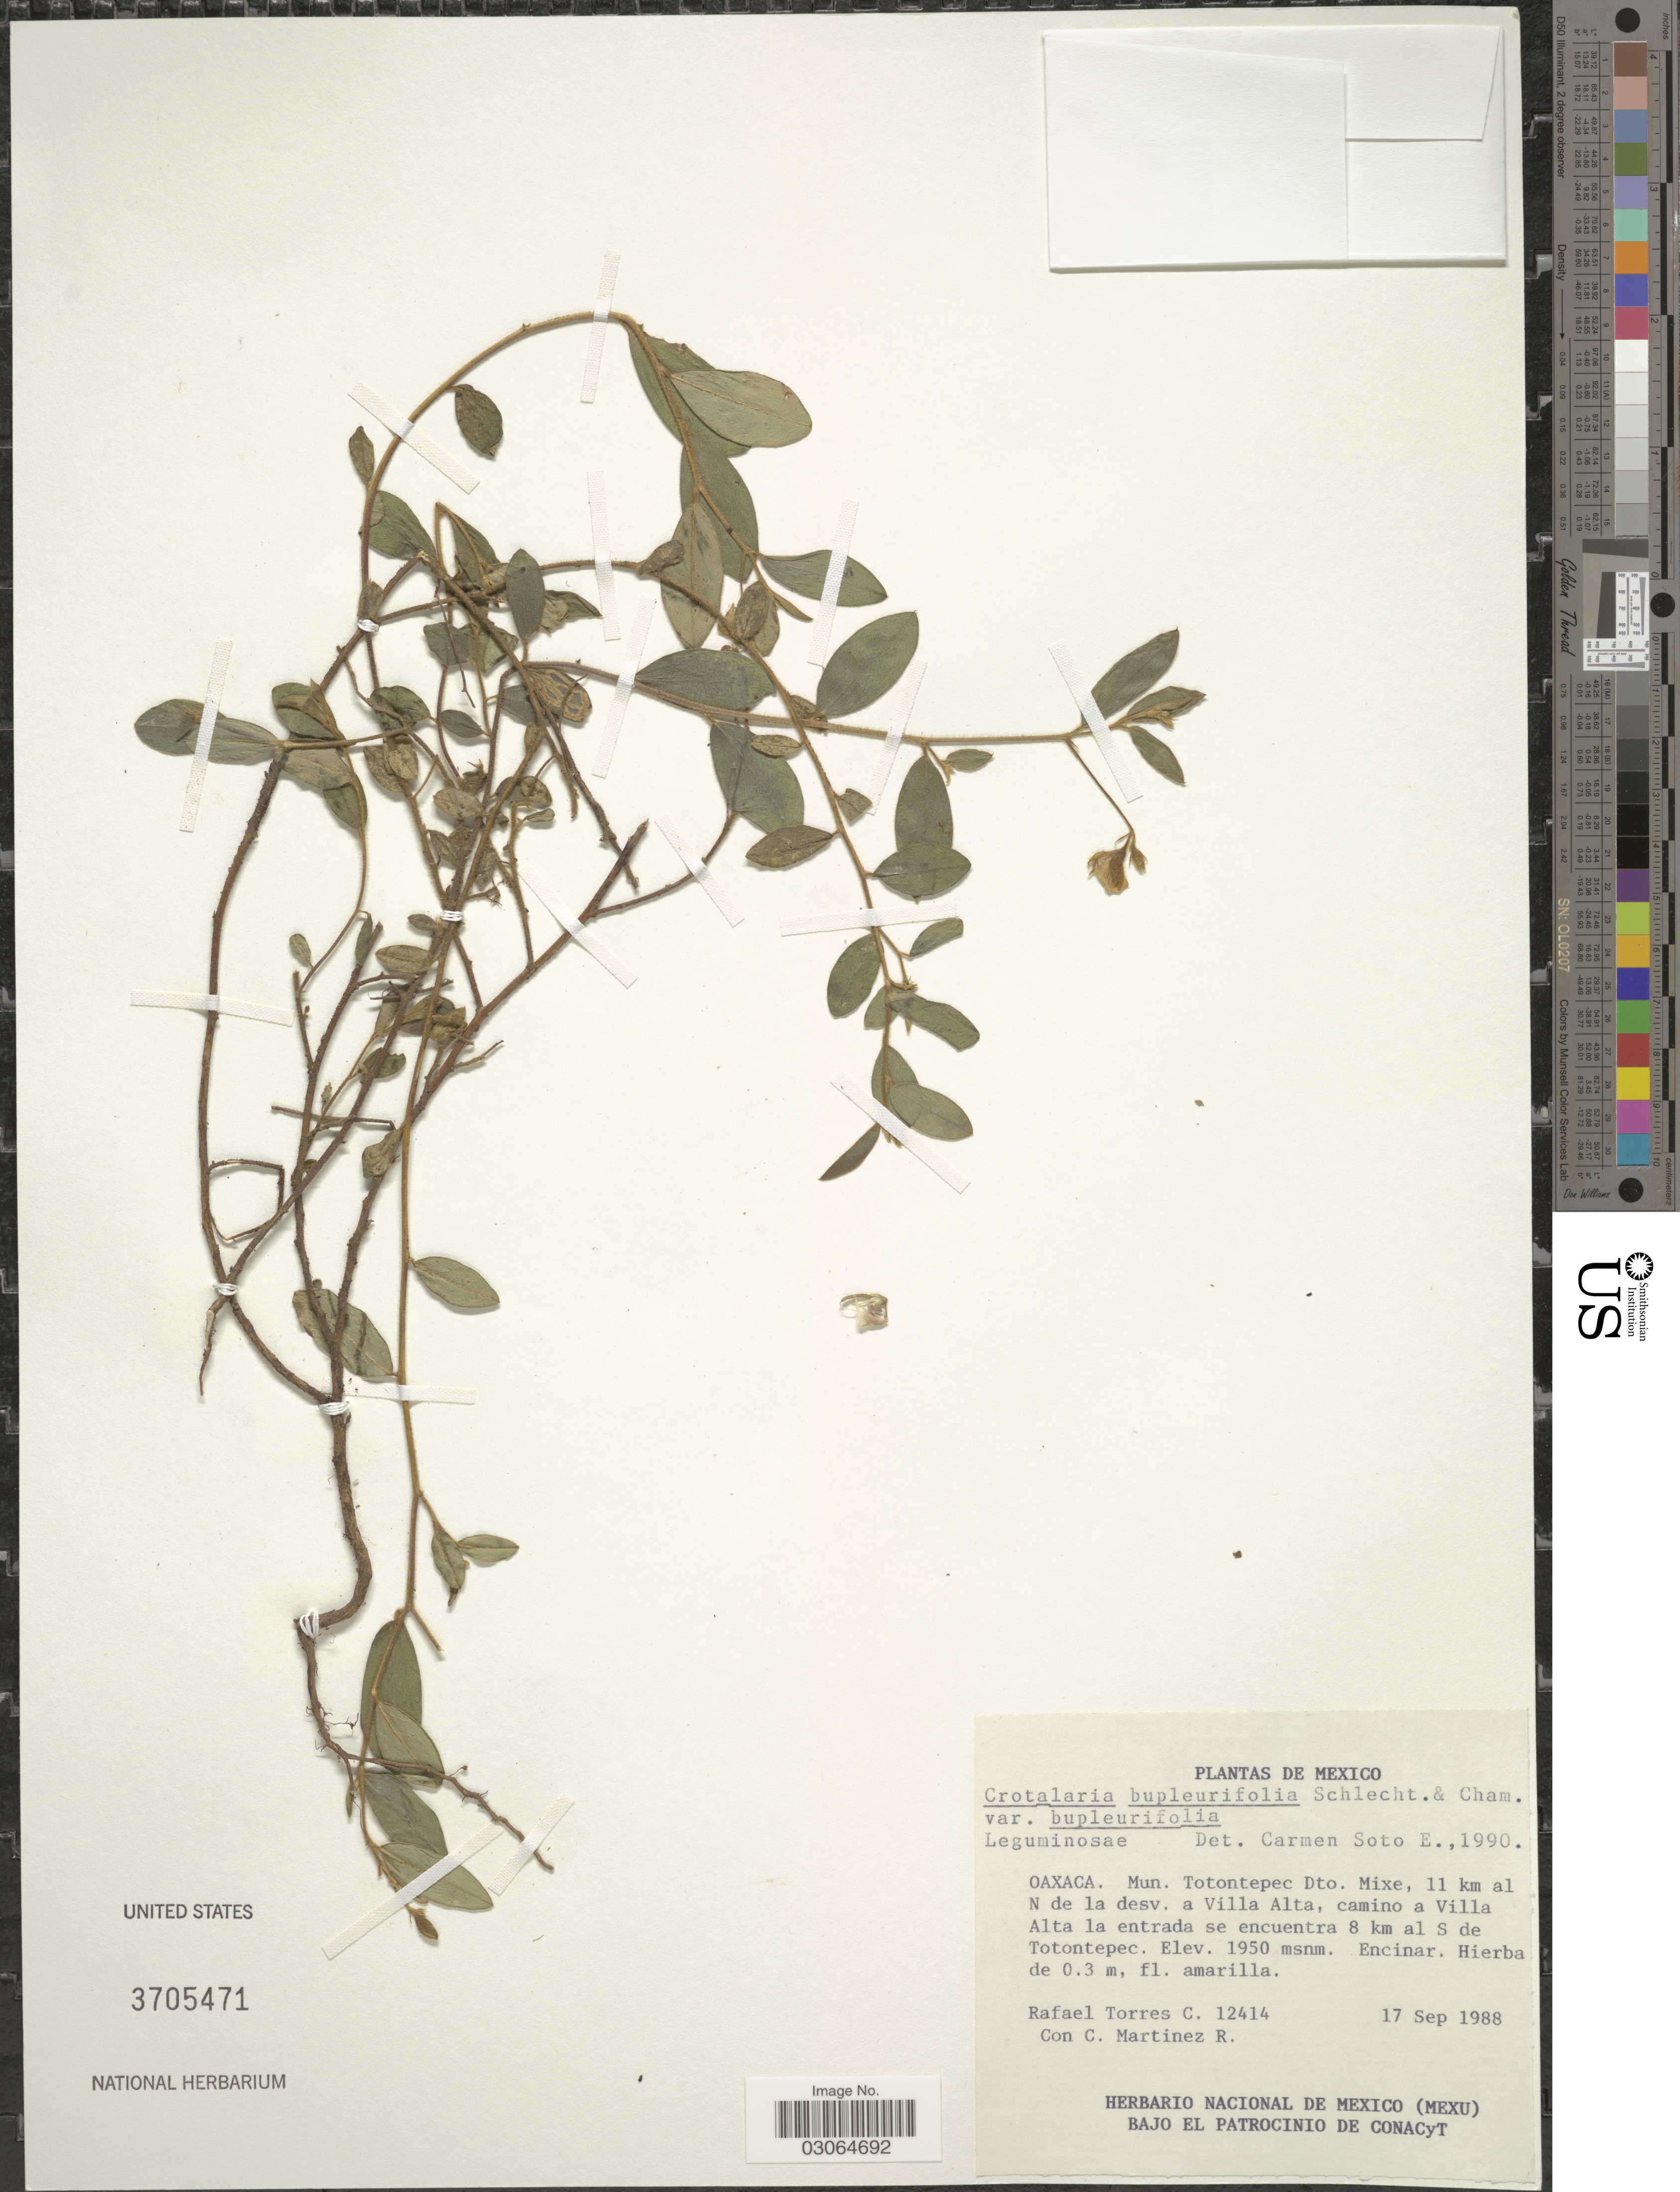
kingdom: Plantae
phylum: Tracheophyta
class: Magnoliopsida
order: Fabales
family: Fabaceae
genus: Crotalaria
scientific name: Crotalaria bupleurifolia var. bupleurifolia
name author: Schltdl. & Cham.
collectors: R. Torres C. & C. Martínez R.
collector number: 12414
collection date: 1988-09-17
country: Mexico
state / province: Oaxaca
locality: Mun. Totontepec Dto. Mixe, 11 km al N de las desv. a Villa Alta, camino a Villa Alta la entrada se encuentra 8 km al S de Totontepec.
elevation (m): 1950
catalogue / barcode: US 3705471